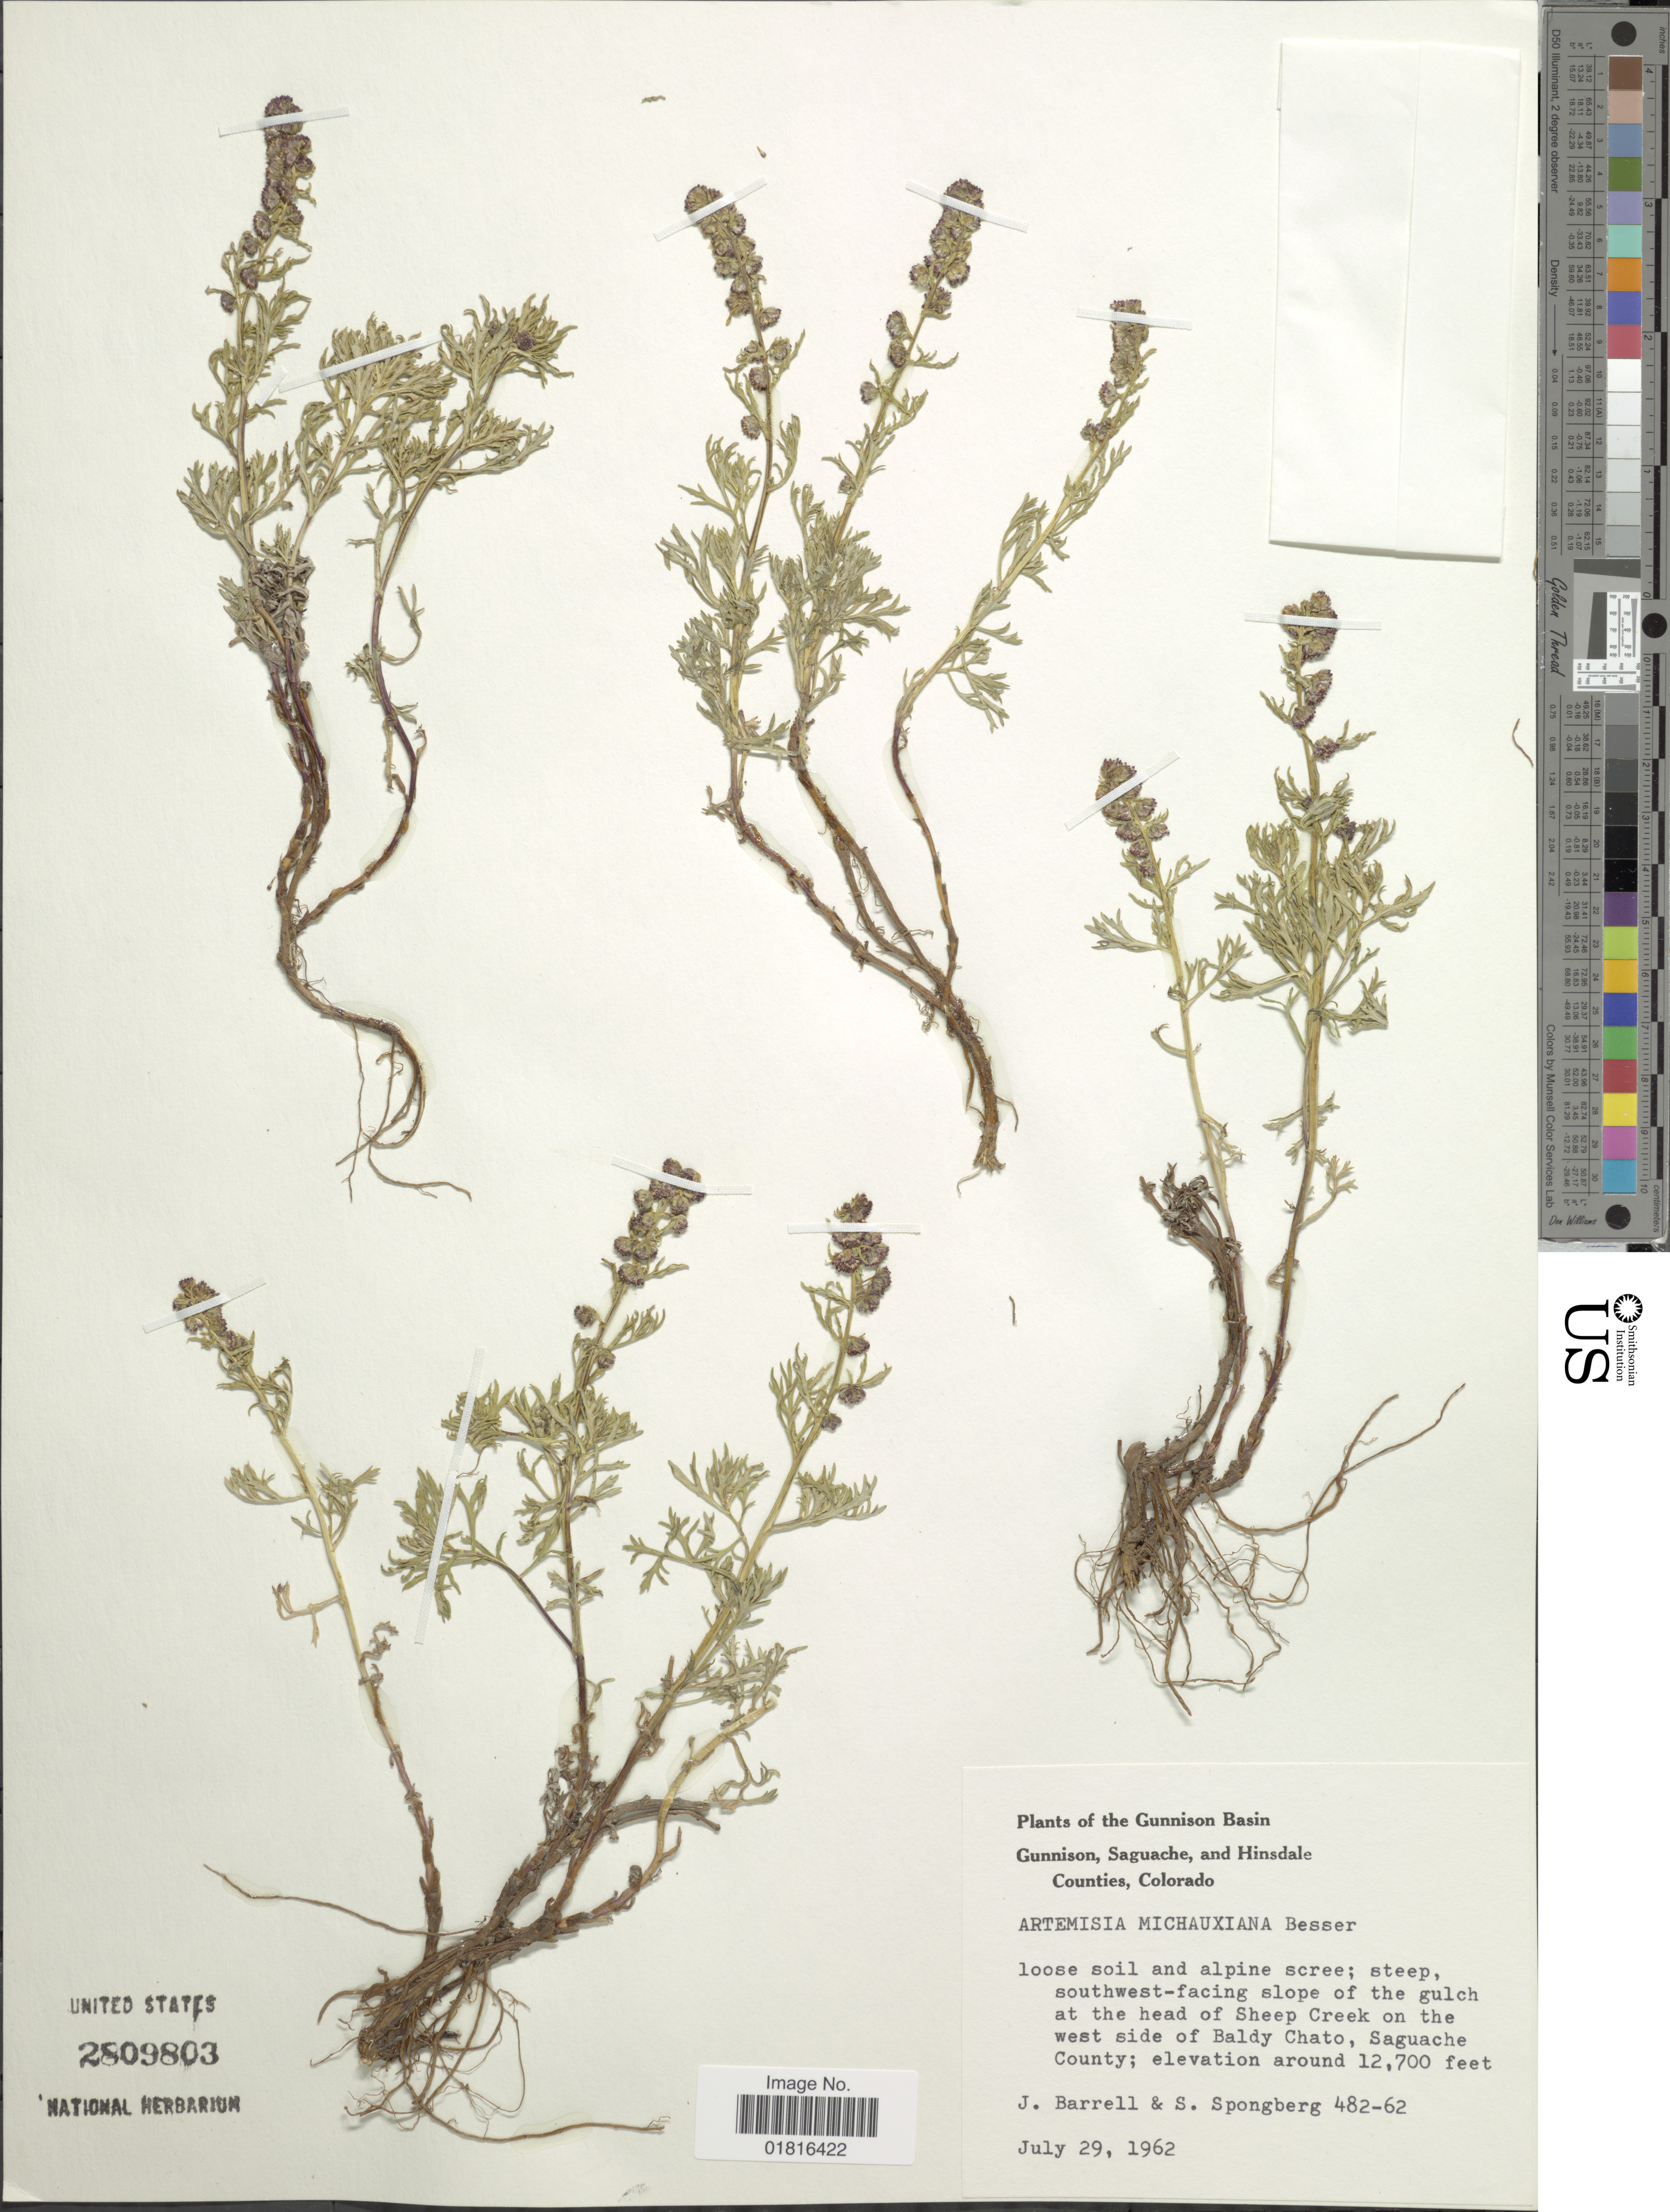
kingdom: Plantae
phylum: Tracheophyta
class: Magnoliopsida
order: Asterales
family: Asteraceae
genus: Artemisia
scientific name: Artemisia michauxiana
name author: Besser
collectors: J. Barrell & S. A.Spongberg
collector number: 482-62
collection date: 1962-07-29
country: United States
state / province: Colorado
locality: The Gunnison Basin Gunnison, Saguache, and Hinsdale Counties, steep, southwest-facing slope of the gulch at the head of Sheep Creek on the west side of Baldy Chato, Saguache County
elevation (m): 3871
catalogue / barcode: US 2809803